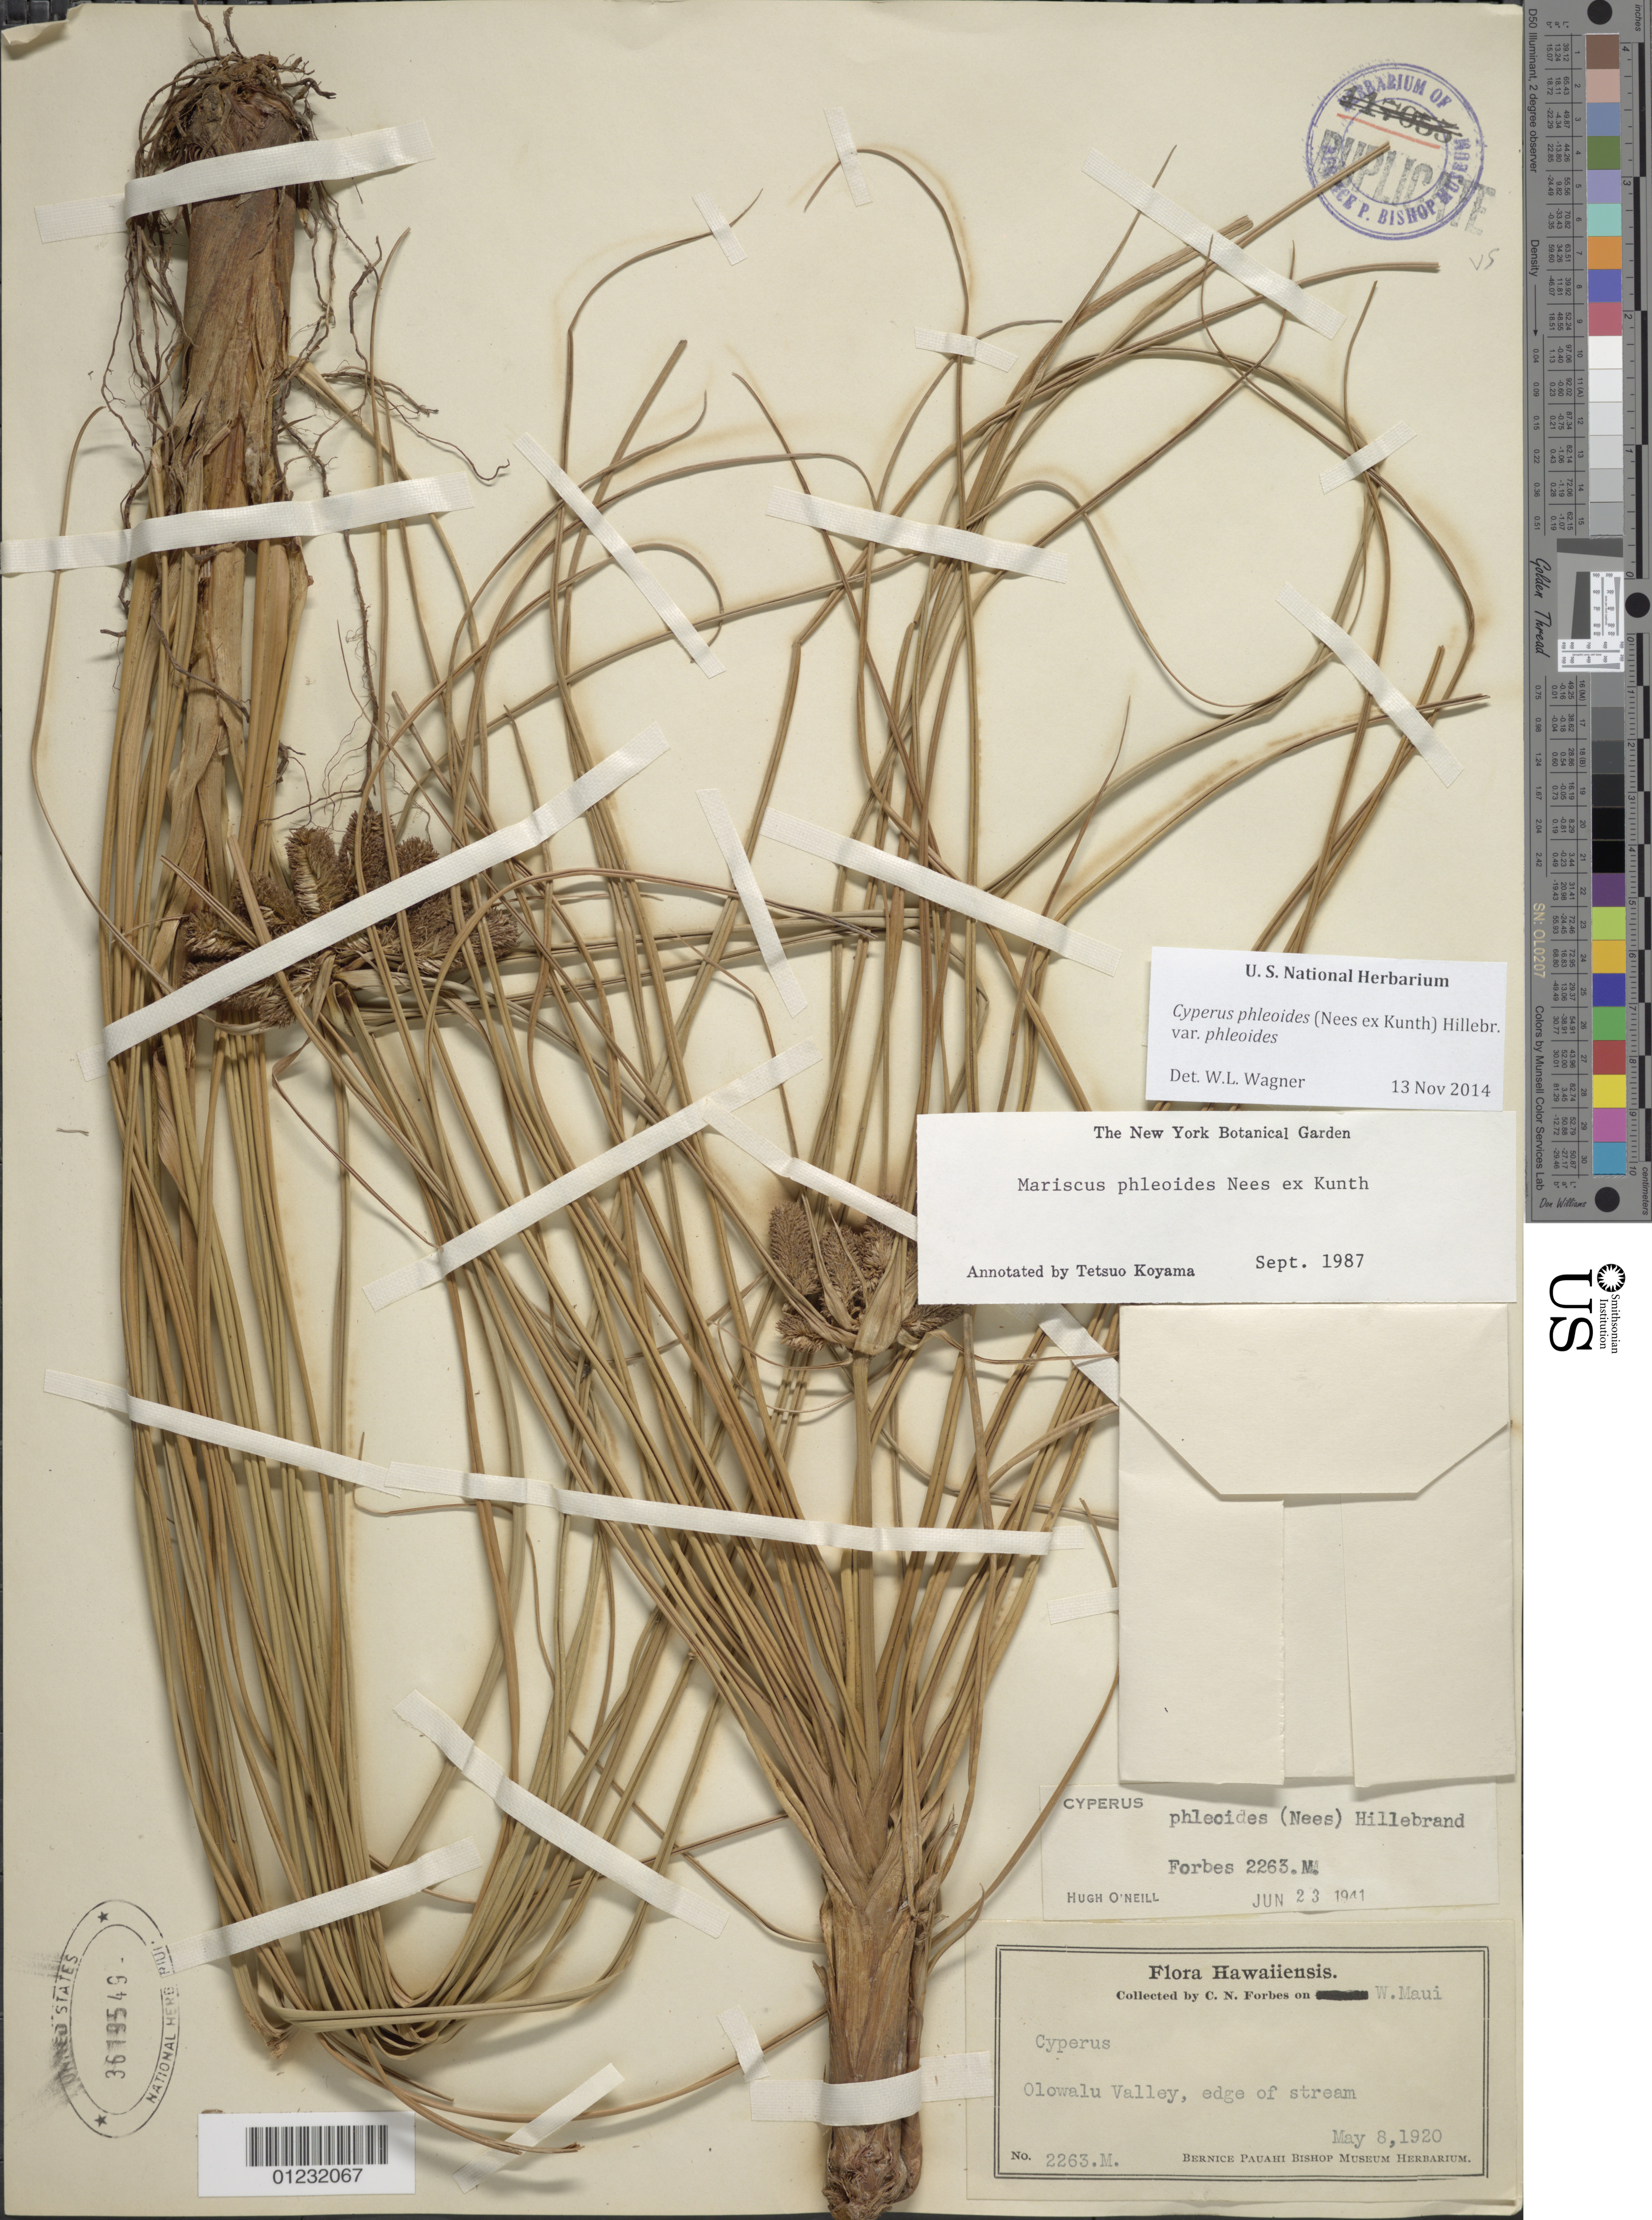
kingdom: Plantae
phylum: Tracheophyta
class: Liliopsida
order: Poales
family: Cyperaceae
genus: Cyperus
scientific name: Cyperus phleoides var. phleoides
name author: (Nees ex Kunth) Hillebr.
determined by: Wagner, W. L., (BOT), Smithsonian Institution - National Museum of Natural History (UNITED STATES)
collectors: C. N. Forbes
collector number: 2263.M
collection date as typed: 8 May 1920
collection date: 1920-05-08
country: United States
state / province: Hawaii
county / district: Maui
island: Maui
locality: Olowalu Valley, W Maui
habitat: Edge of stream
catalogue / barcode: US 3619549